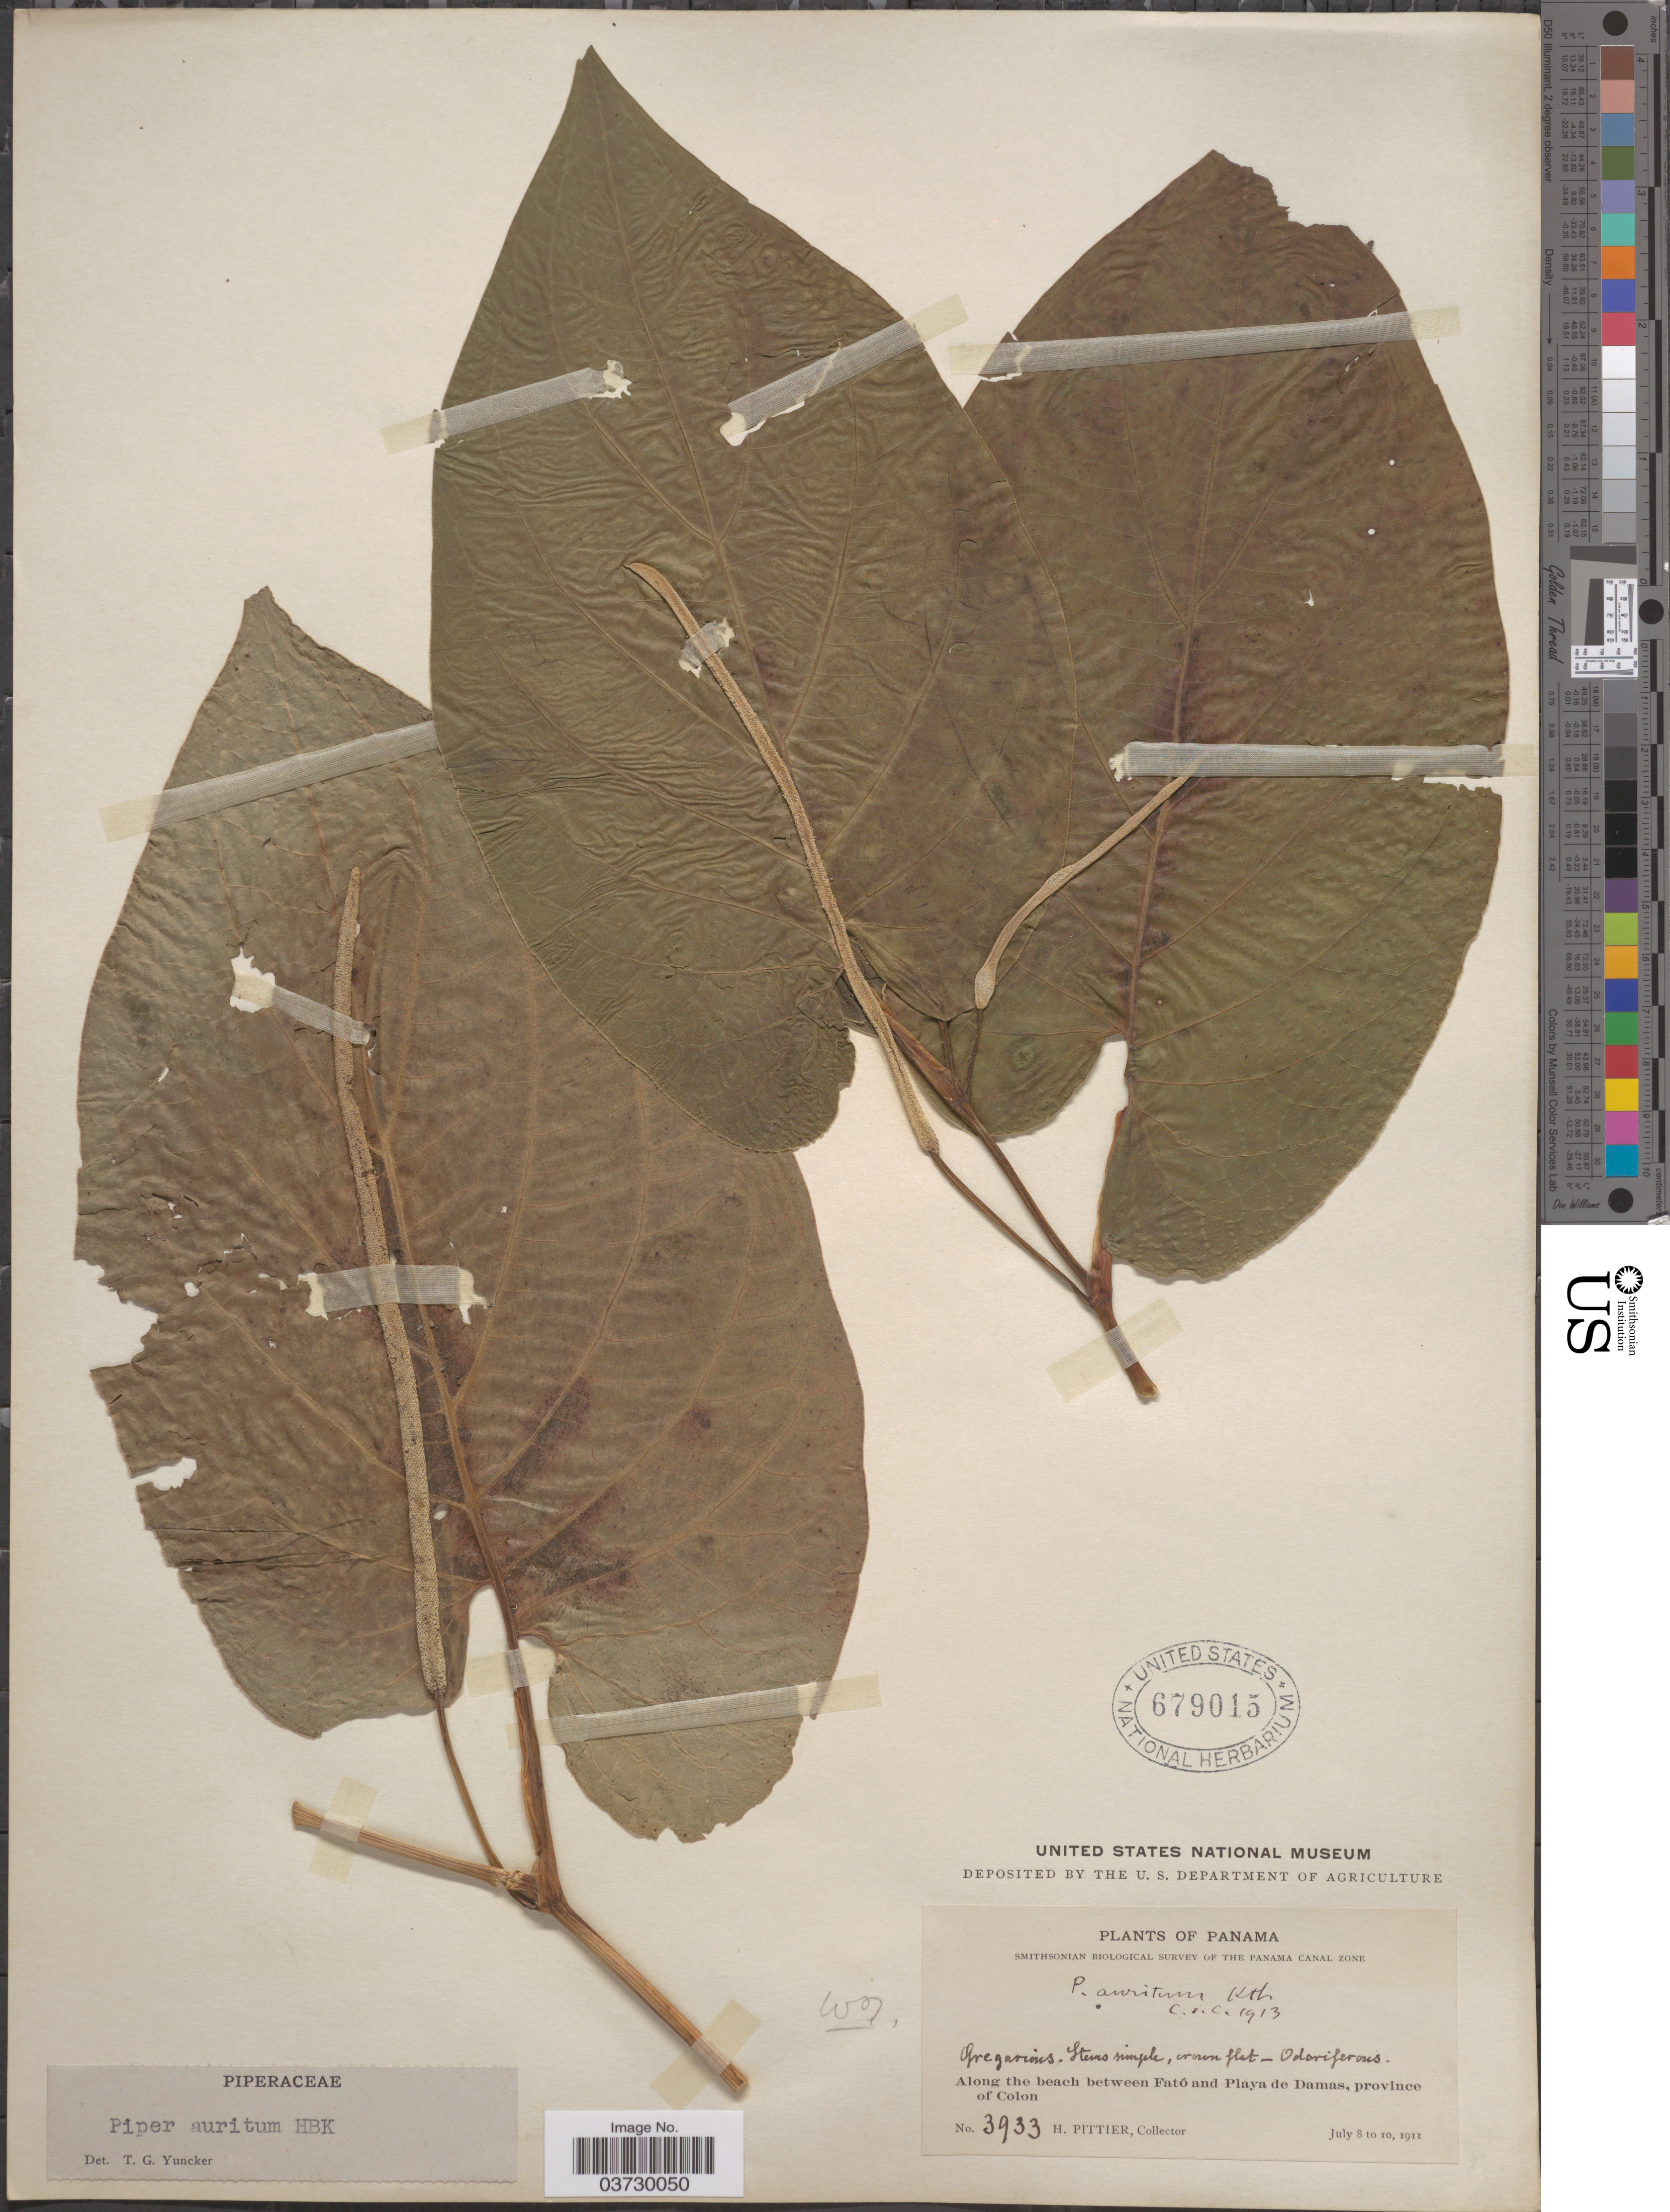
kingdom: Plantae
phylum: Tracheophyta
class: Magnoliopsida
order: Piperales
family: Piperaceae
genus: Piper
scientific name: Piper auritum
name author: Kunth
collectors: H. F. Pittier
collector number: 3933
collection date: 1911-07-08/1911-07-10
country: Panama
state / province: Colón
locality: The Panama Canal Zone. Along the beach between Fató and Playa de Damas.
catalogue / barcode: US 679015